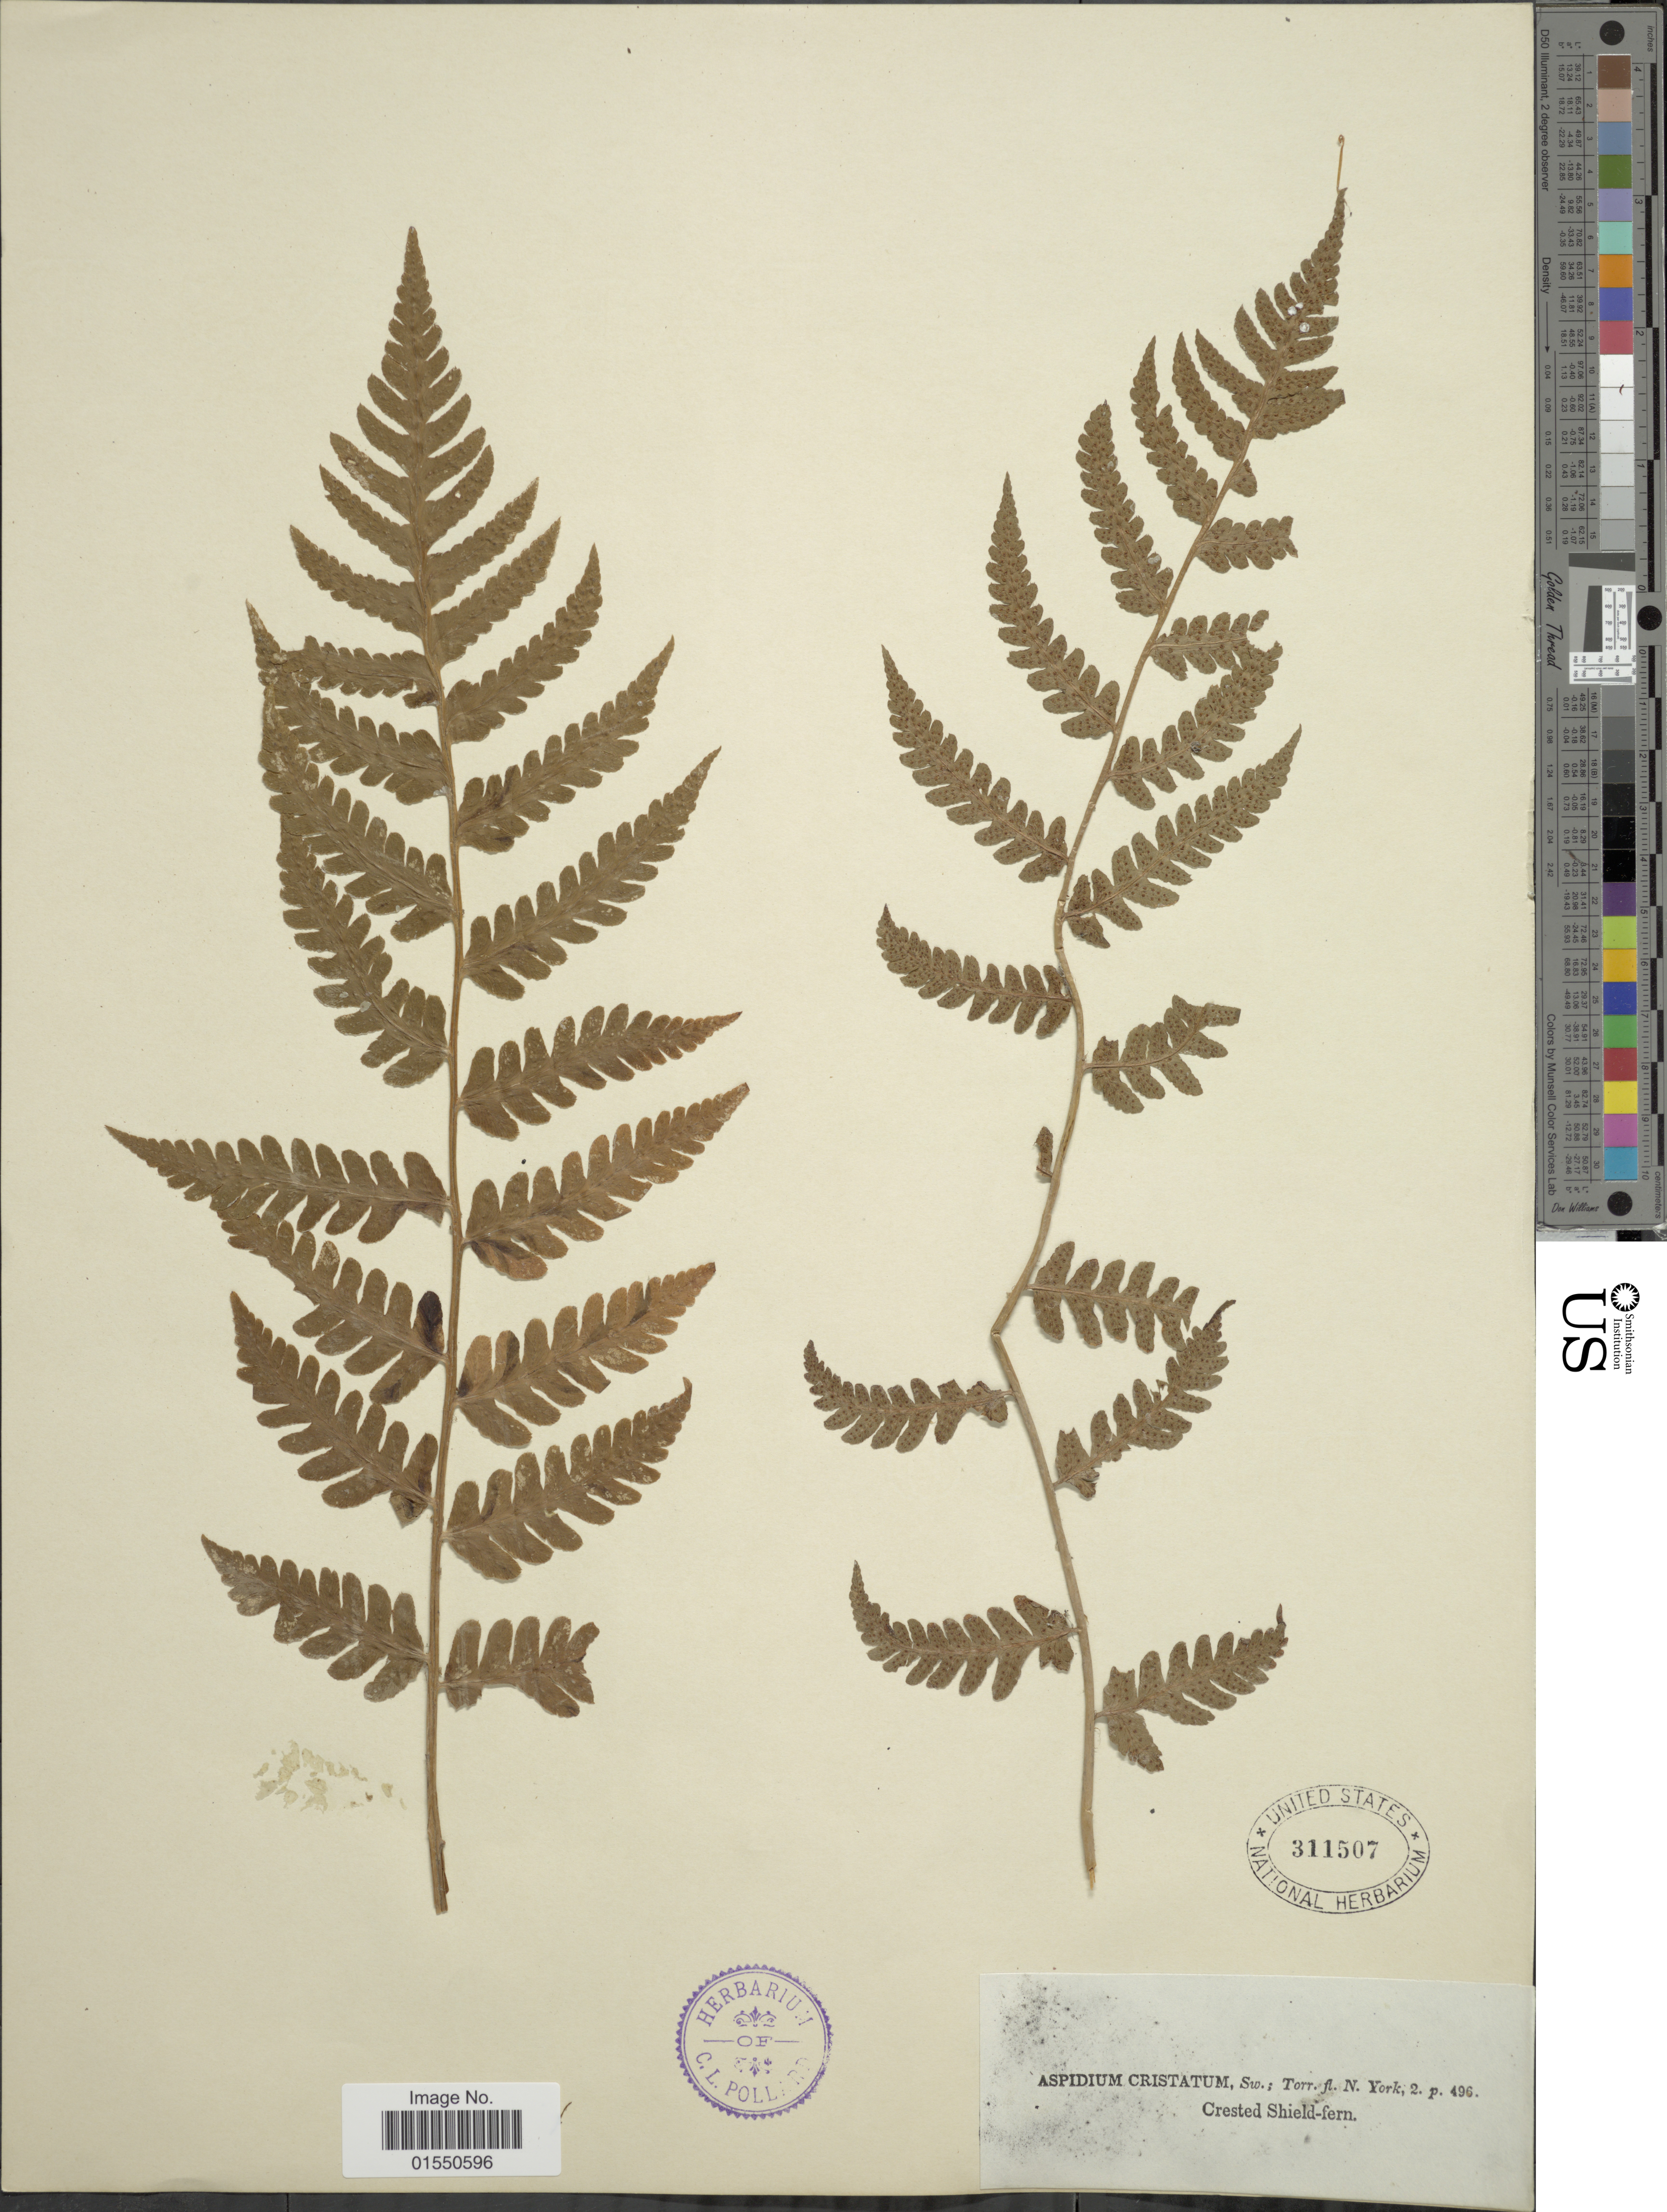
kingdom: Plantae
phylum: Tracheophyta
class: Polypodiopsida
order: Polypodiales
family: Dryopteridaceae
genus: Dryopteris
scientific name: Dryopteris cristata var. spinulosa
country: United States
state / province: New York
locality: Crested Shield-fern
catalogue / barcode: US 311507